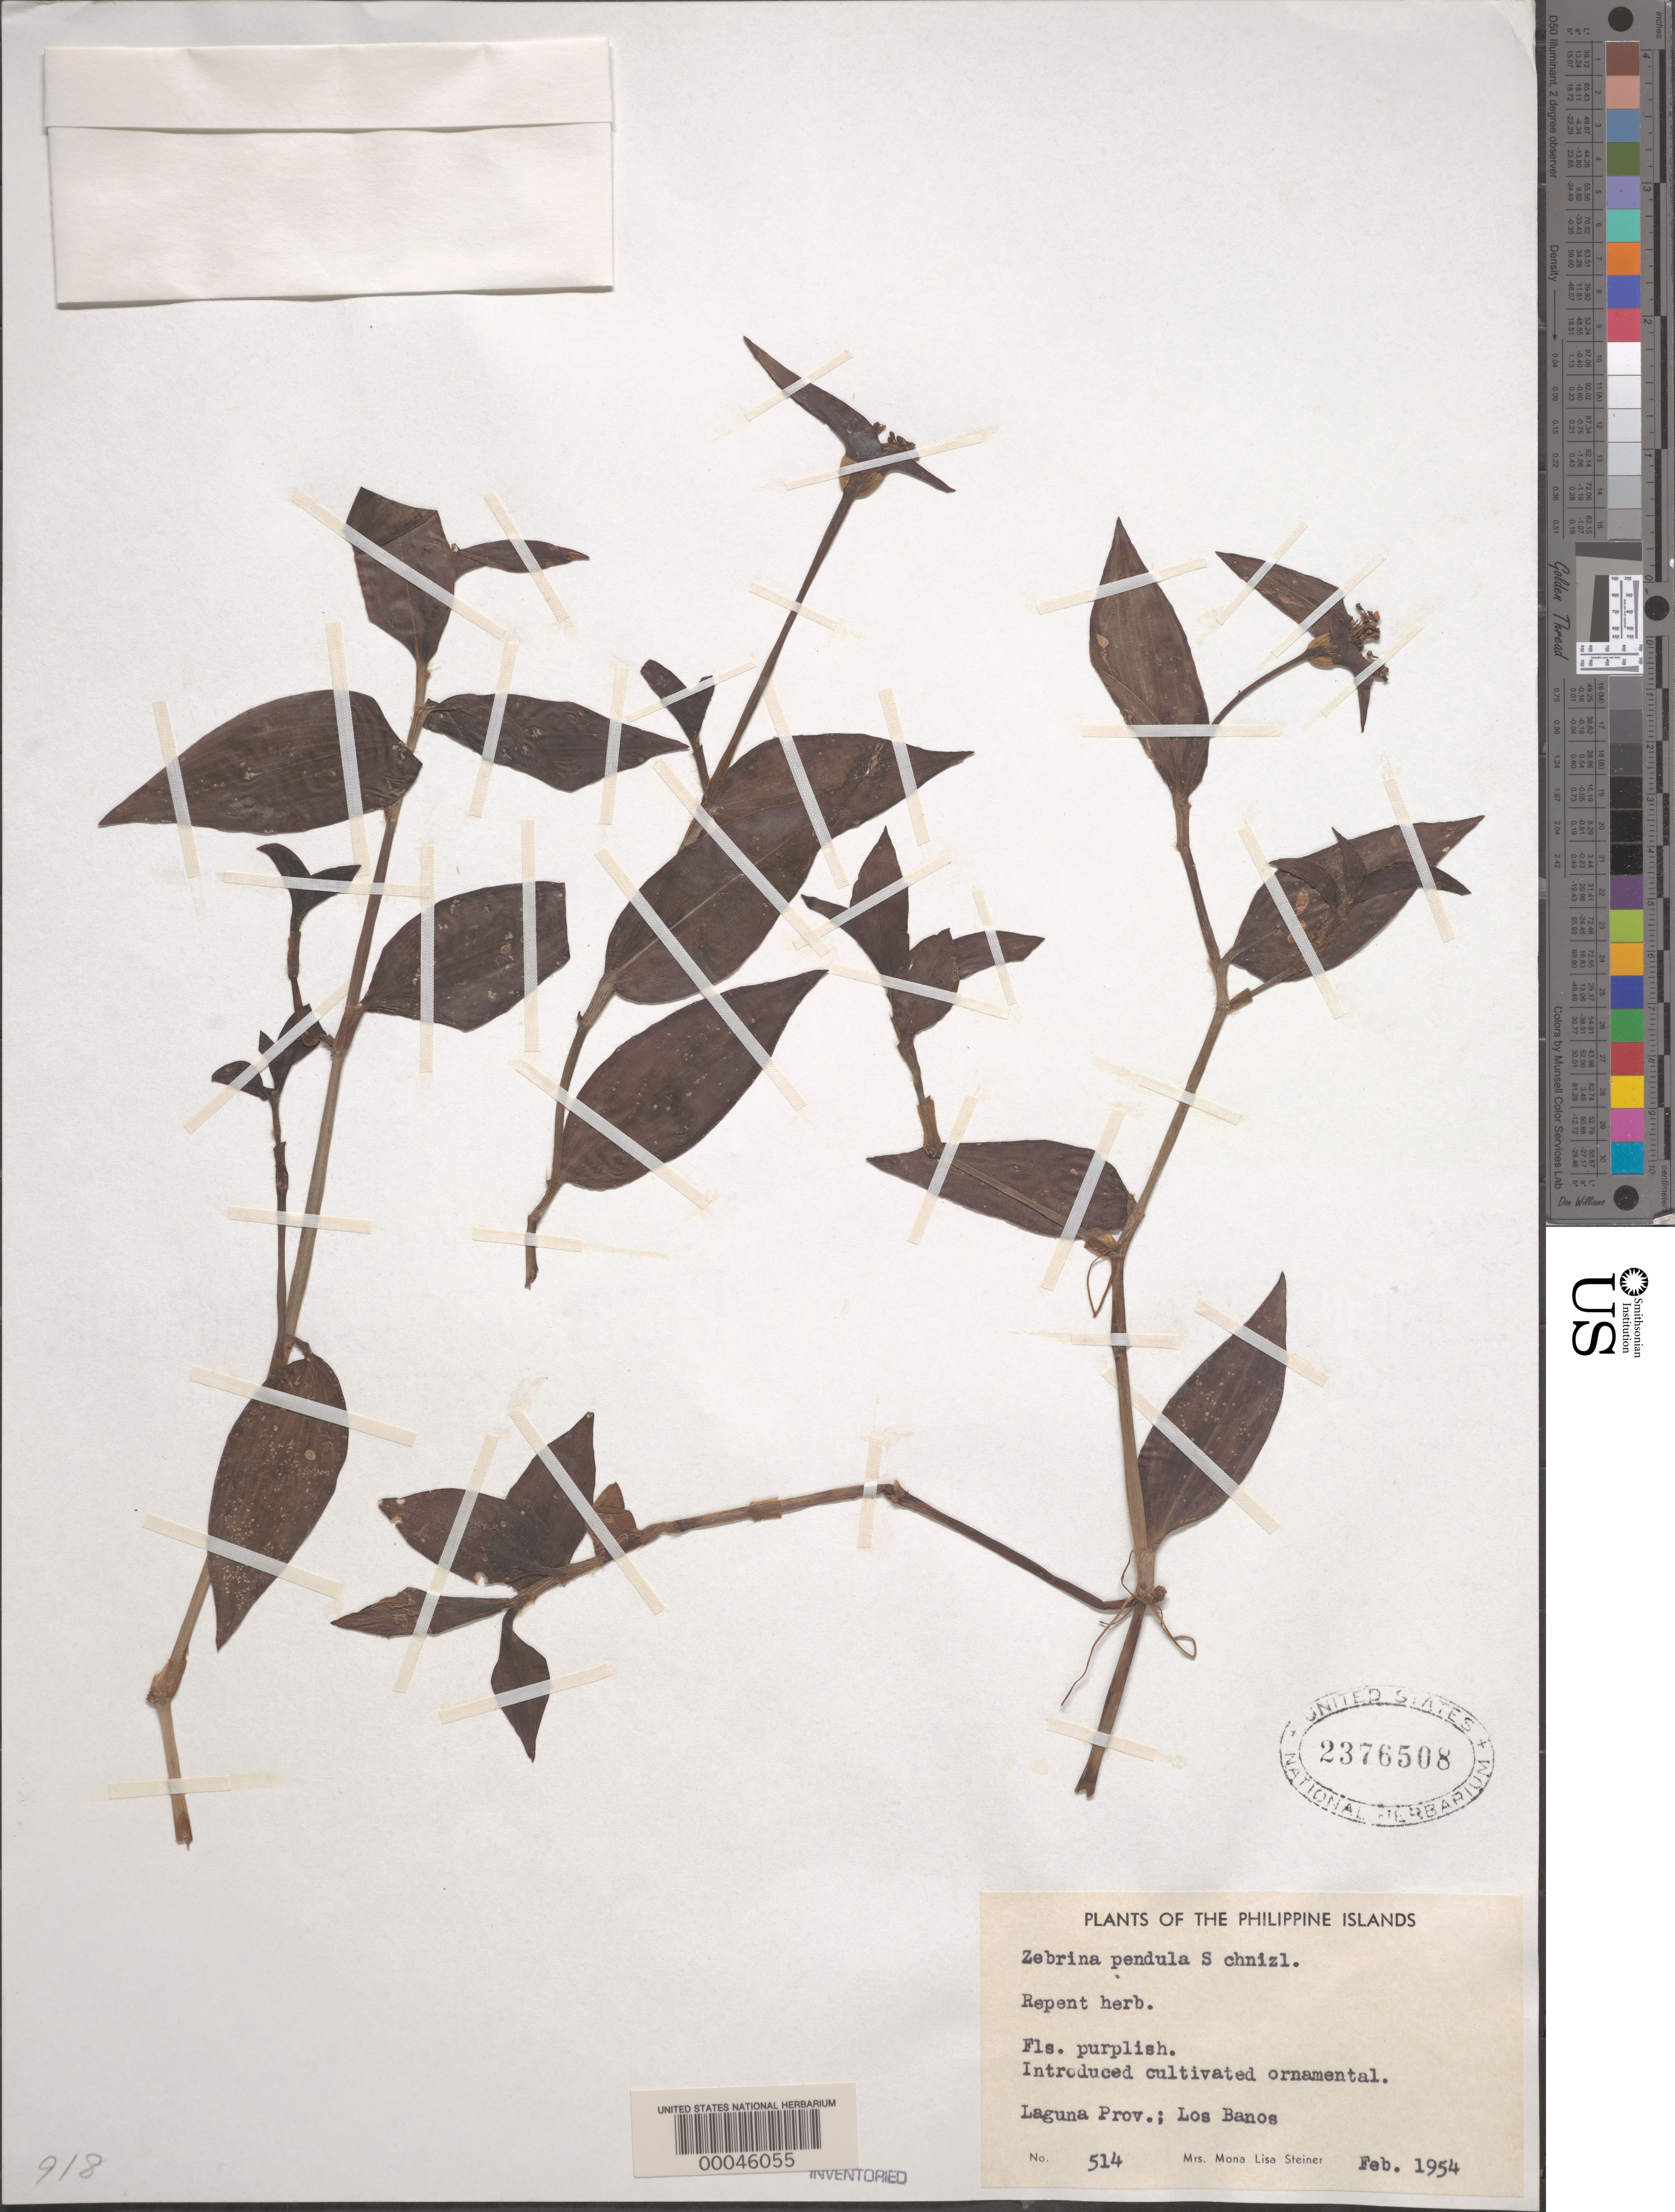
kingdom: Plantae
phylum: Tracheophyta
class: Liliopsida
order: Commelinales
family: Commelinaceae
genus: Tradescantia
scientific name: Tradescantia zebrina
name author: Bosse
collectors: M. Steiner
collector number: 514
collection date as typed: Feb 1954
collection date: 1954-02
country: Philippines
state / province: Calabarzon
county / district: Laguna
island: Luzon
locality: Los baños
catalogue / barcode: US 2376508